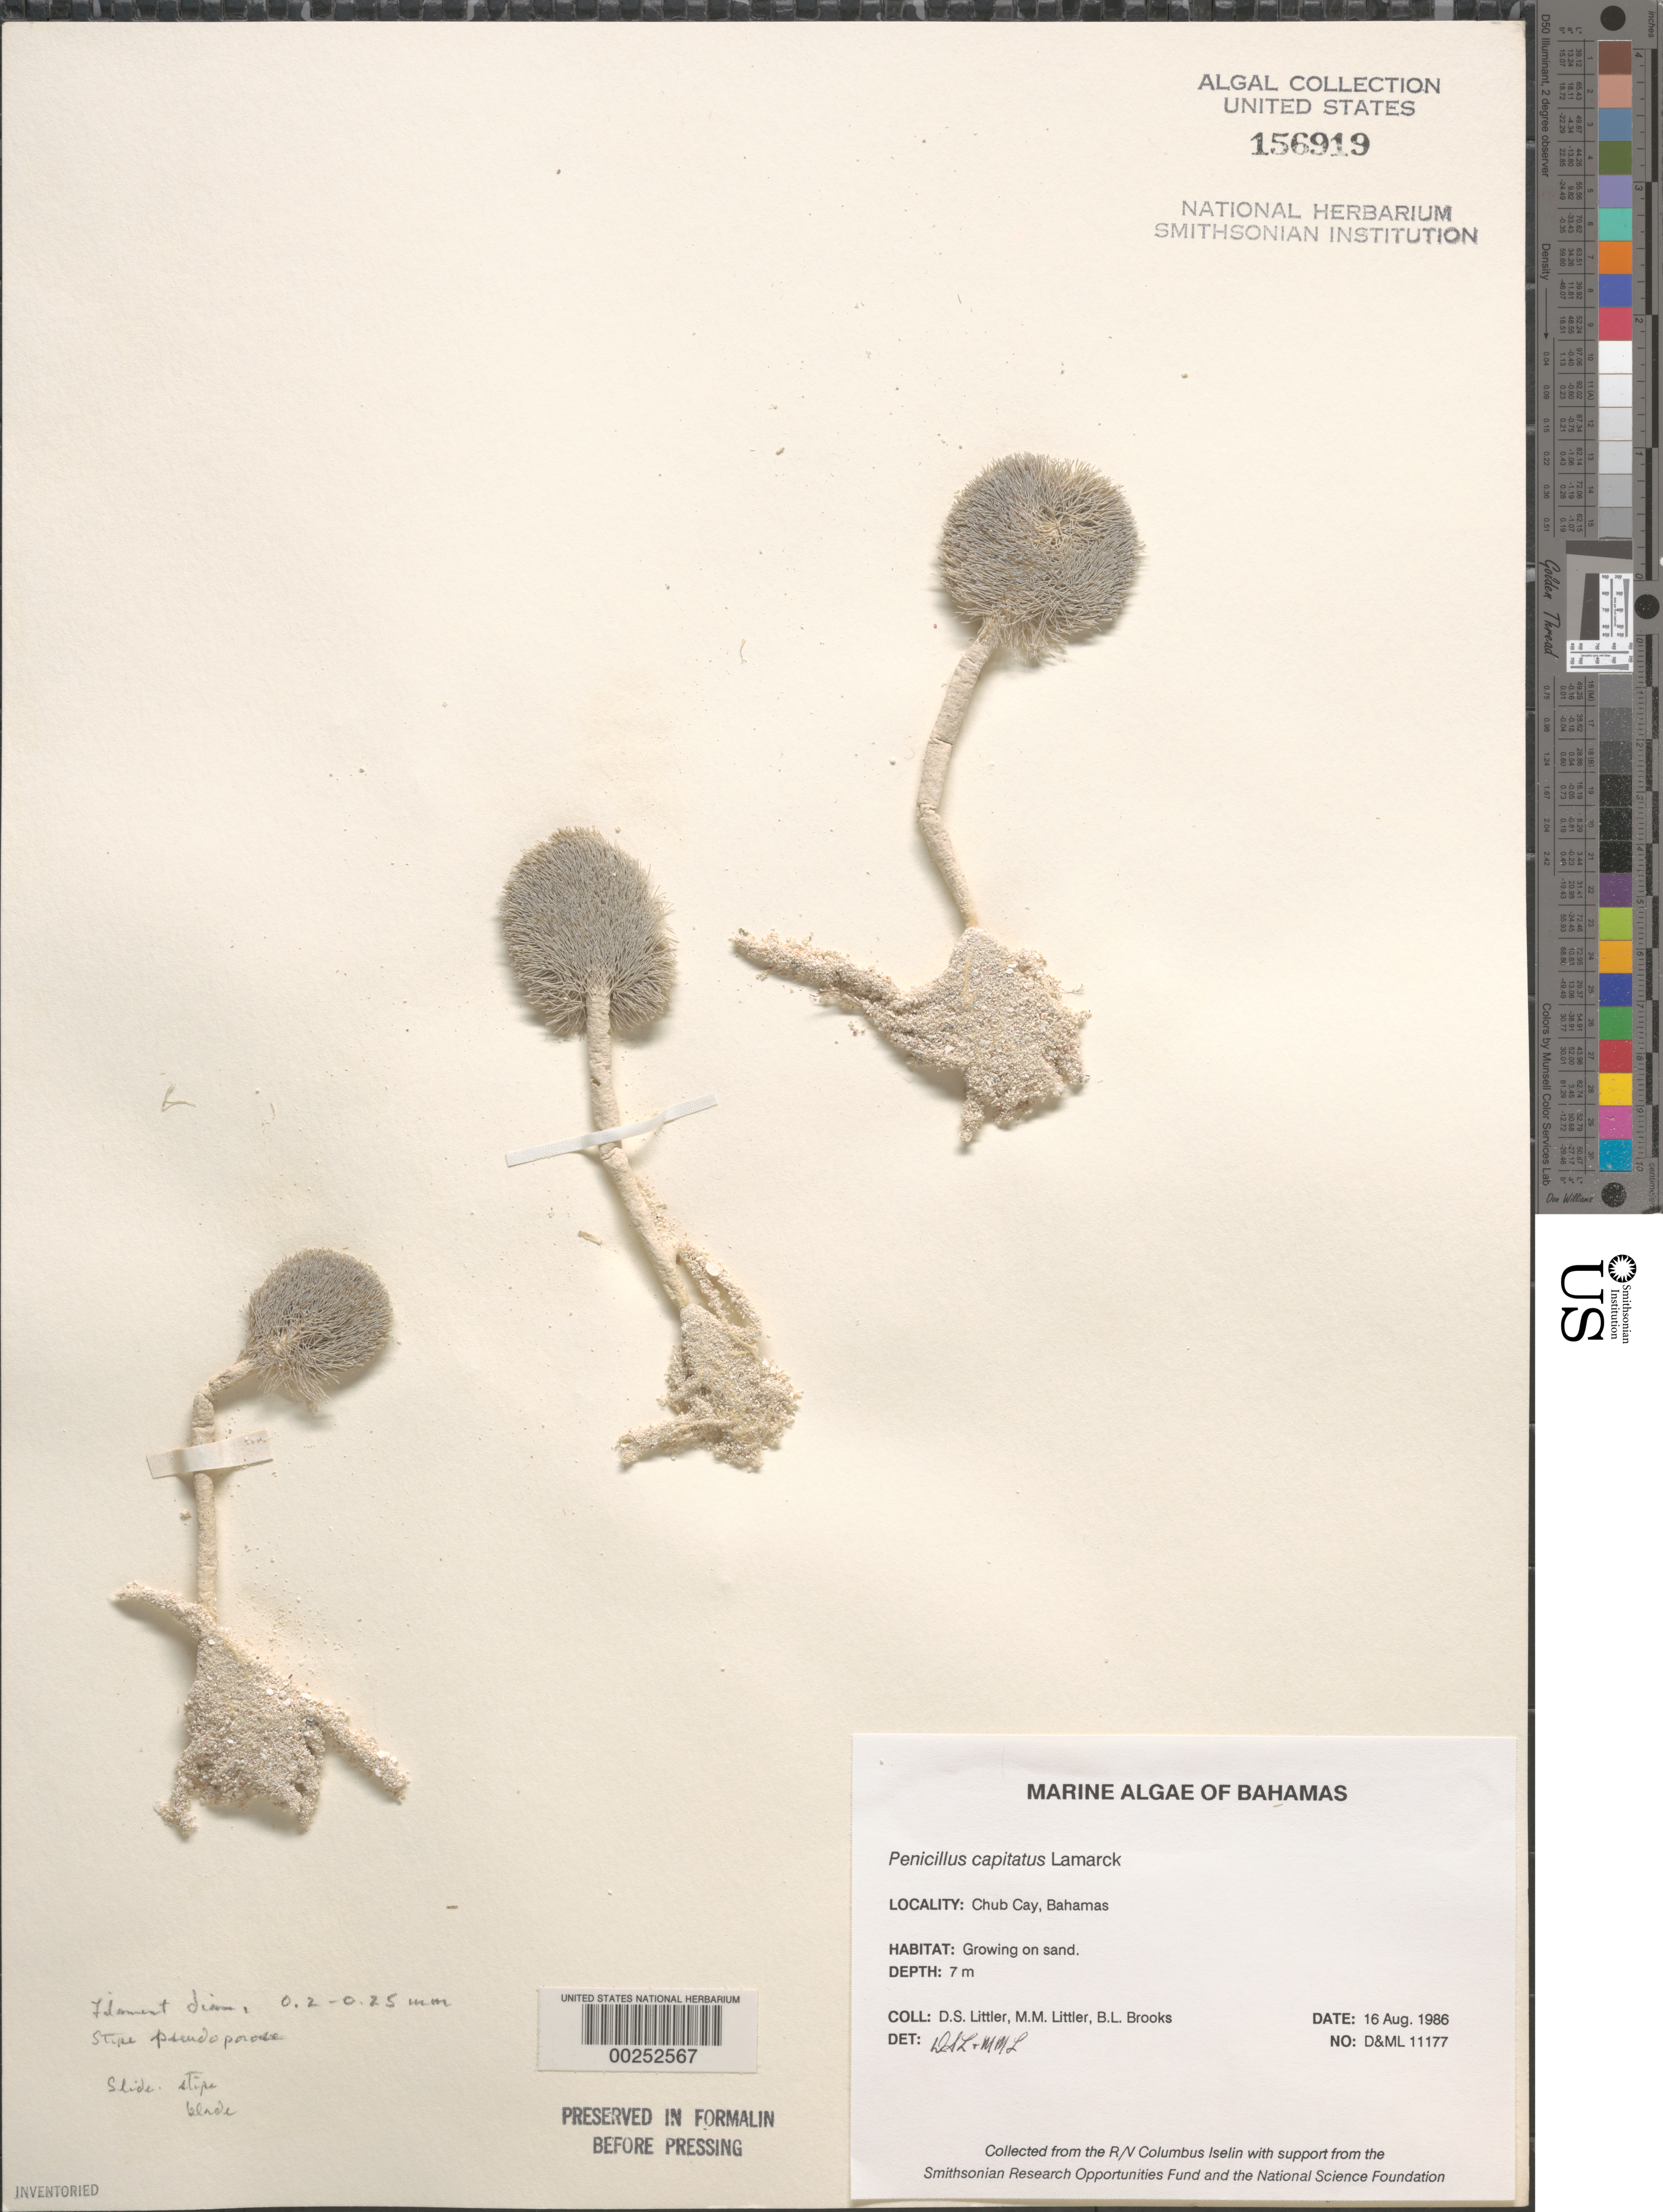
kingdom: Plantae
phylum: Chlorophyta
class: Ulvophyceae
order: Bryopsidales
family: Udoteaceae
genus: Penicillus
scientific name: Penicillus capitatus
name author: Lam.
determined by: Littler, D. S.; Littler, M. M.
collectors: D. S. Littler, M. M. Littler & B. Brooks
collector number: D&ML 11177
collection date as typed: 16 Aug 1986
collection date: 1986-08-16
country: Bahamas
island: Chub Cay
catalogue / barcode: US 156919